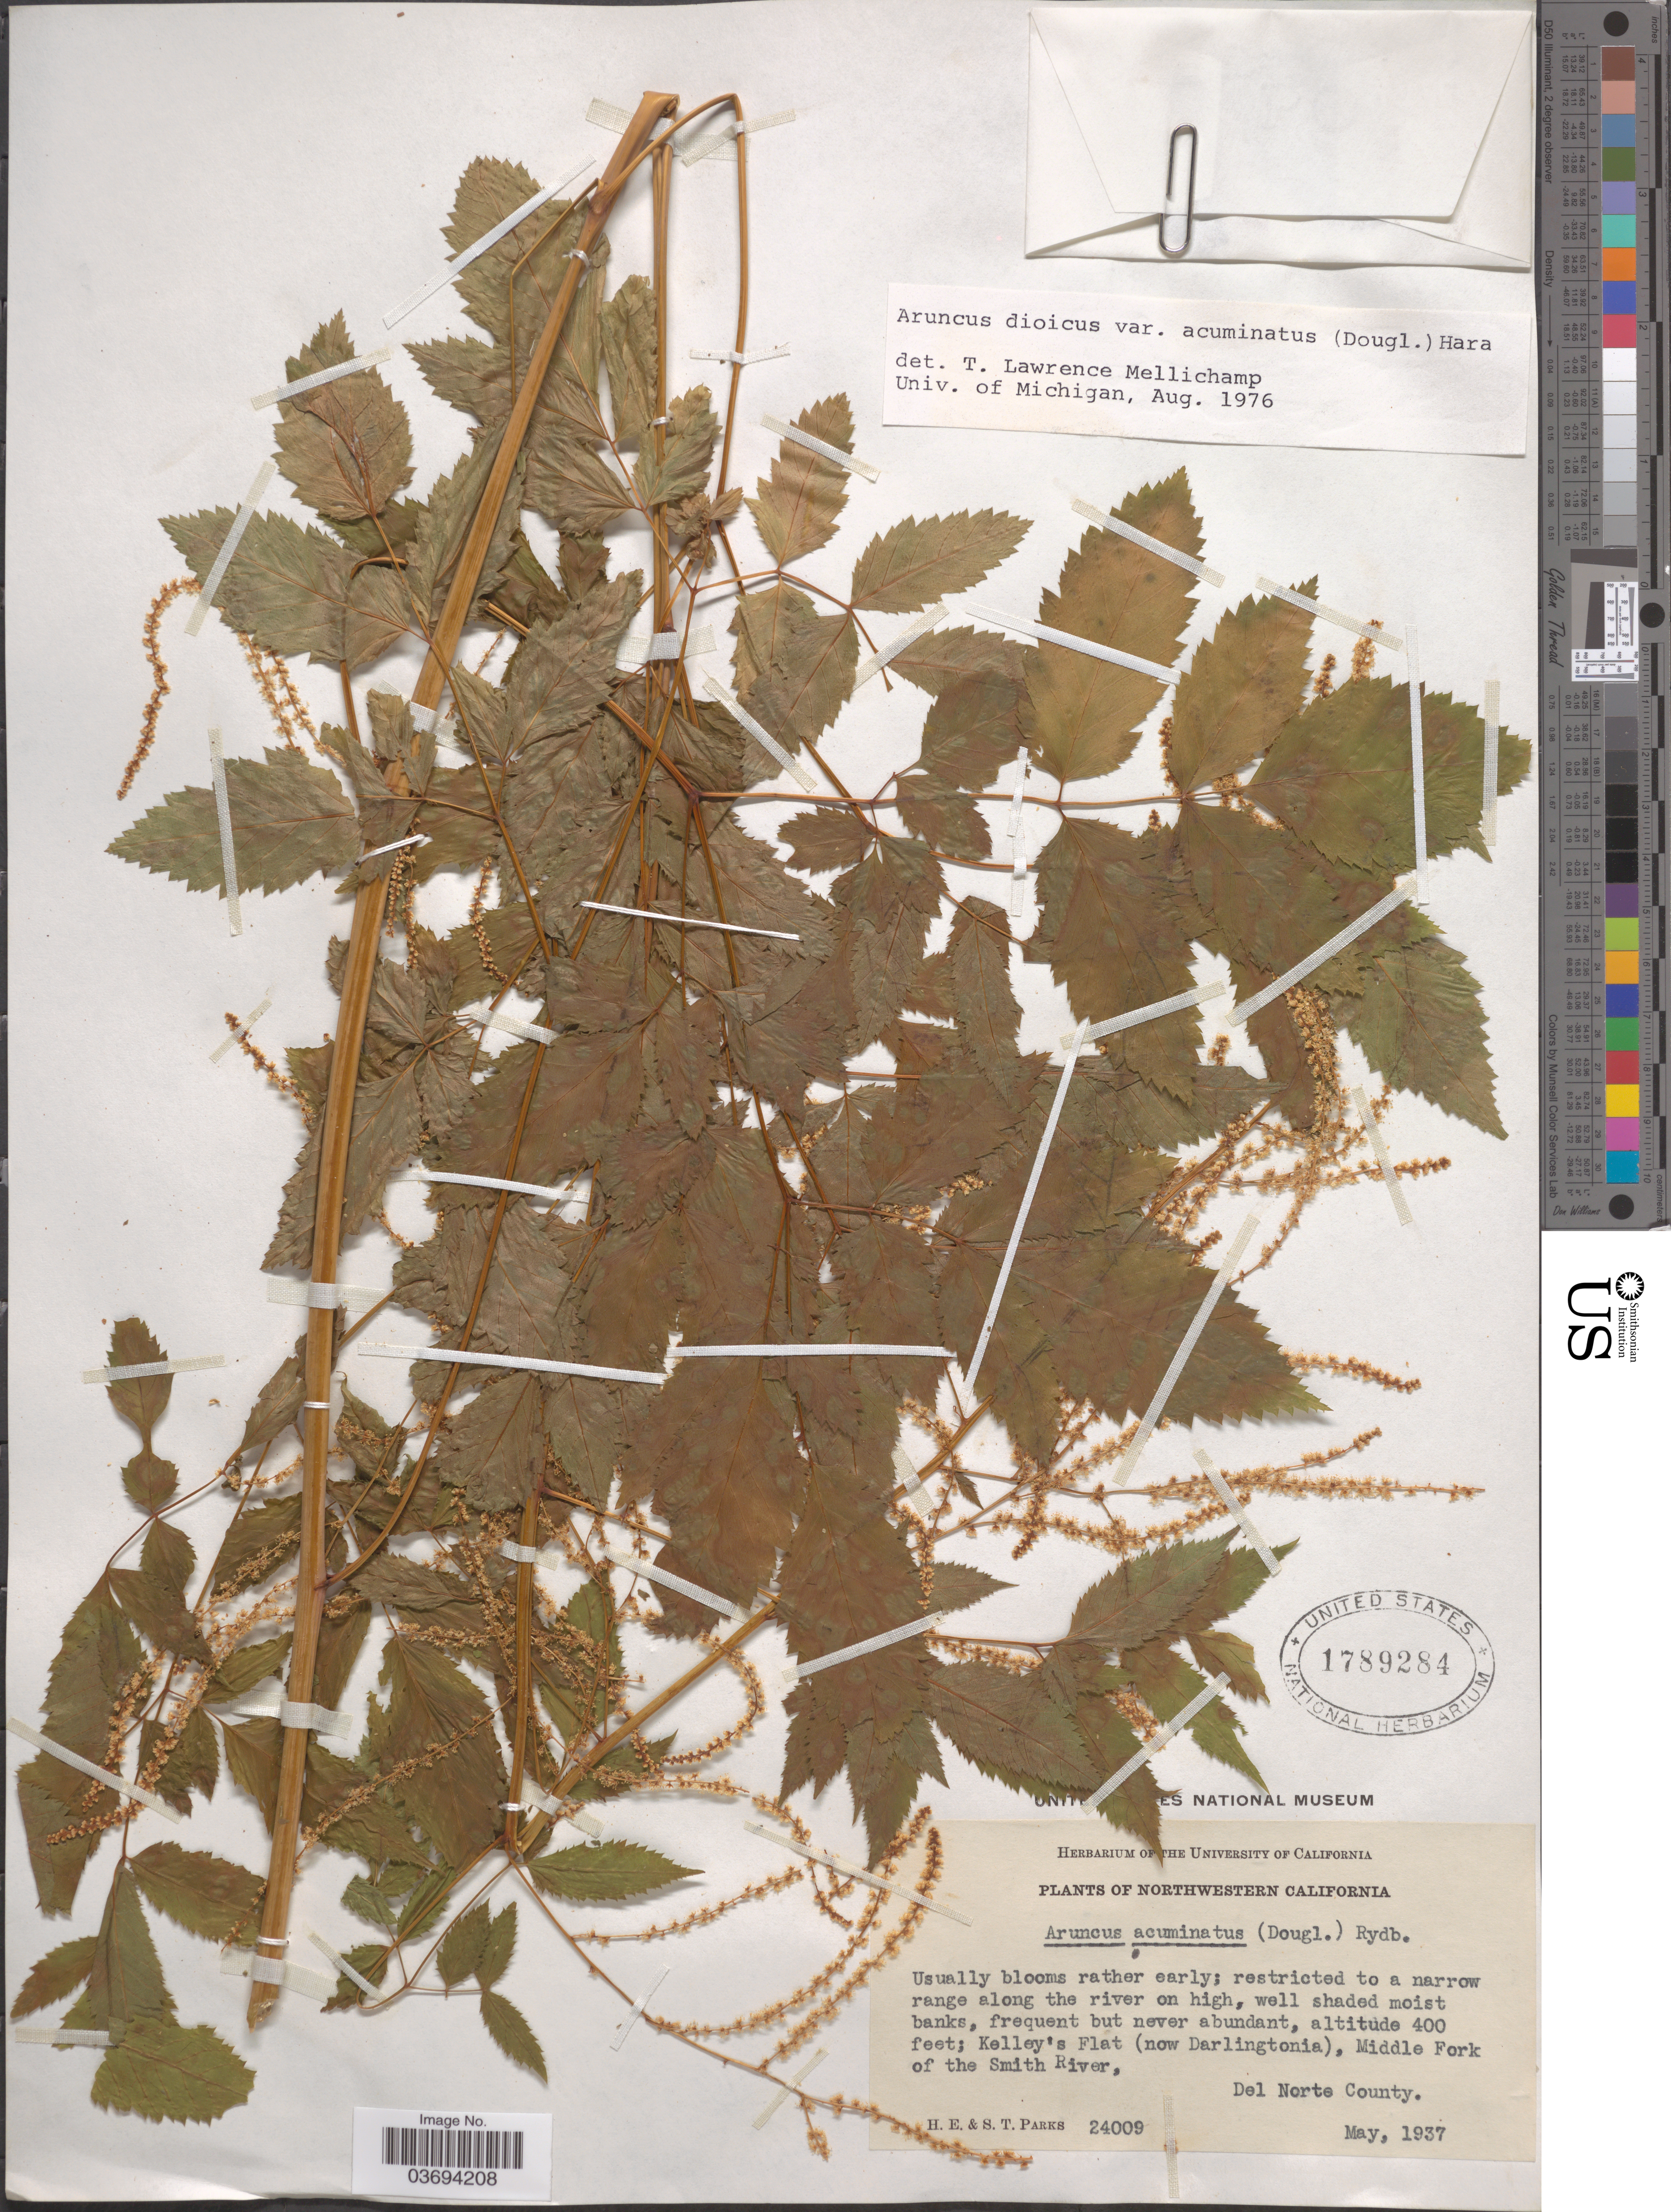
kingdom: Plantae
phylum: Tracheophyta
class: Magnoliopsida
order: Rosales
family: Rosaceae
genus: Aruncus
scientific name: Aruncus dioicus var. acuminatus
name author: (Rydb.) H. Hara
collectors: H. E. Parks & S. Parks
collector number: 24009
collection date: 1937-05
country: United States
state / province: California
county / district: Del Norte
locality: Northwestern California. Kelley's Flat (now Darlingtonia), Middle Fork of the Smith River. Del Norte County.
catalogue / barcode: US 1789284